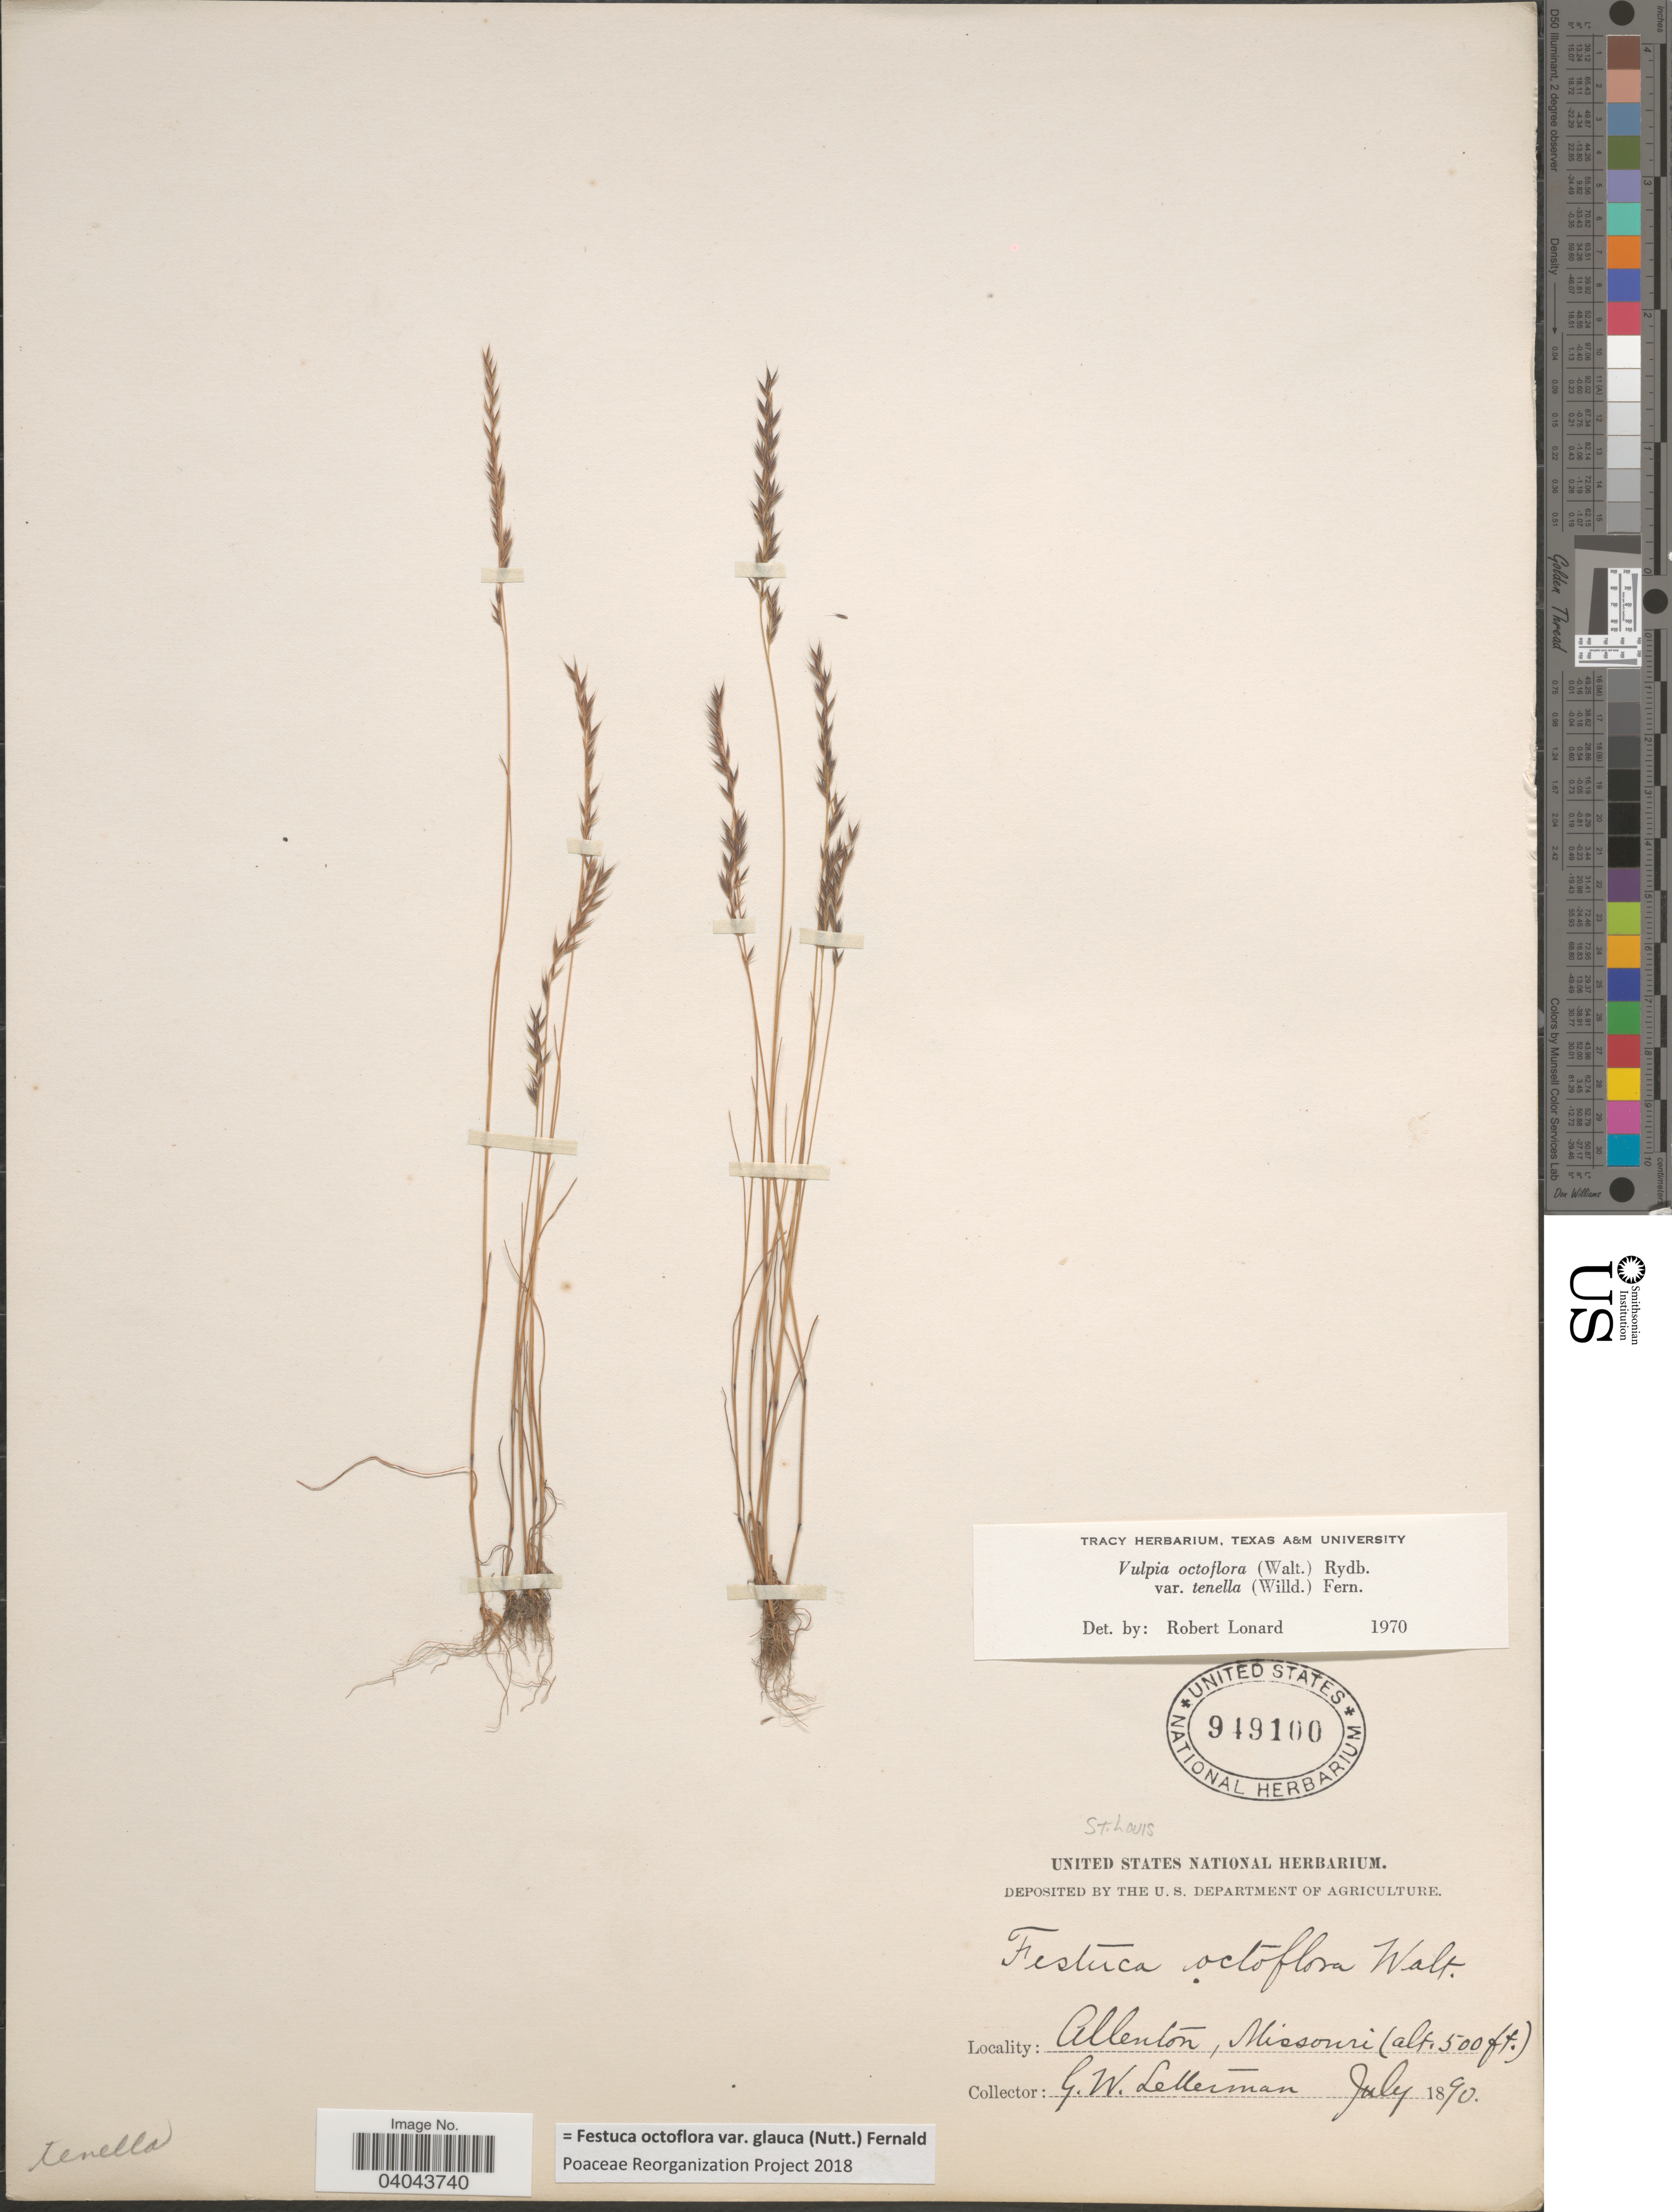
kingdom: Plantae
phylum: Tracheophyta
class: Liliopsida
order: Poales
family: Poaceae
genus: Festuca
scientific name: Festuca octoflora var. glauca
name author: (Nutt.) Fernald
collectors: G. W. Letterman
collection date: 1890-07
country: United States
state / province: Missouri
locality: St. Louis. Allenton.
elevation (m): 152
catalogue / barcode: US 949100